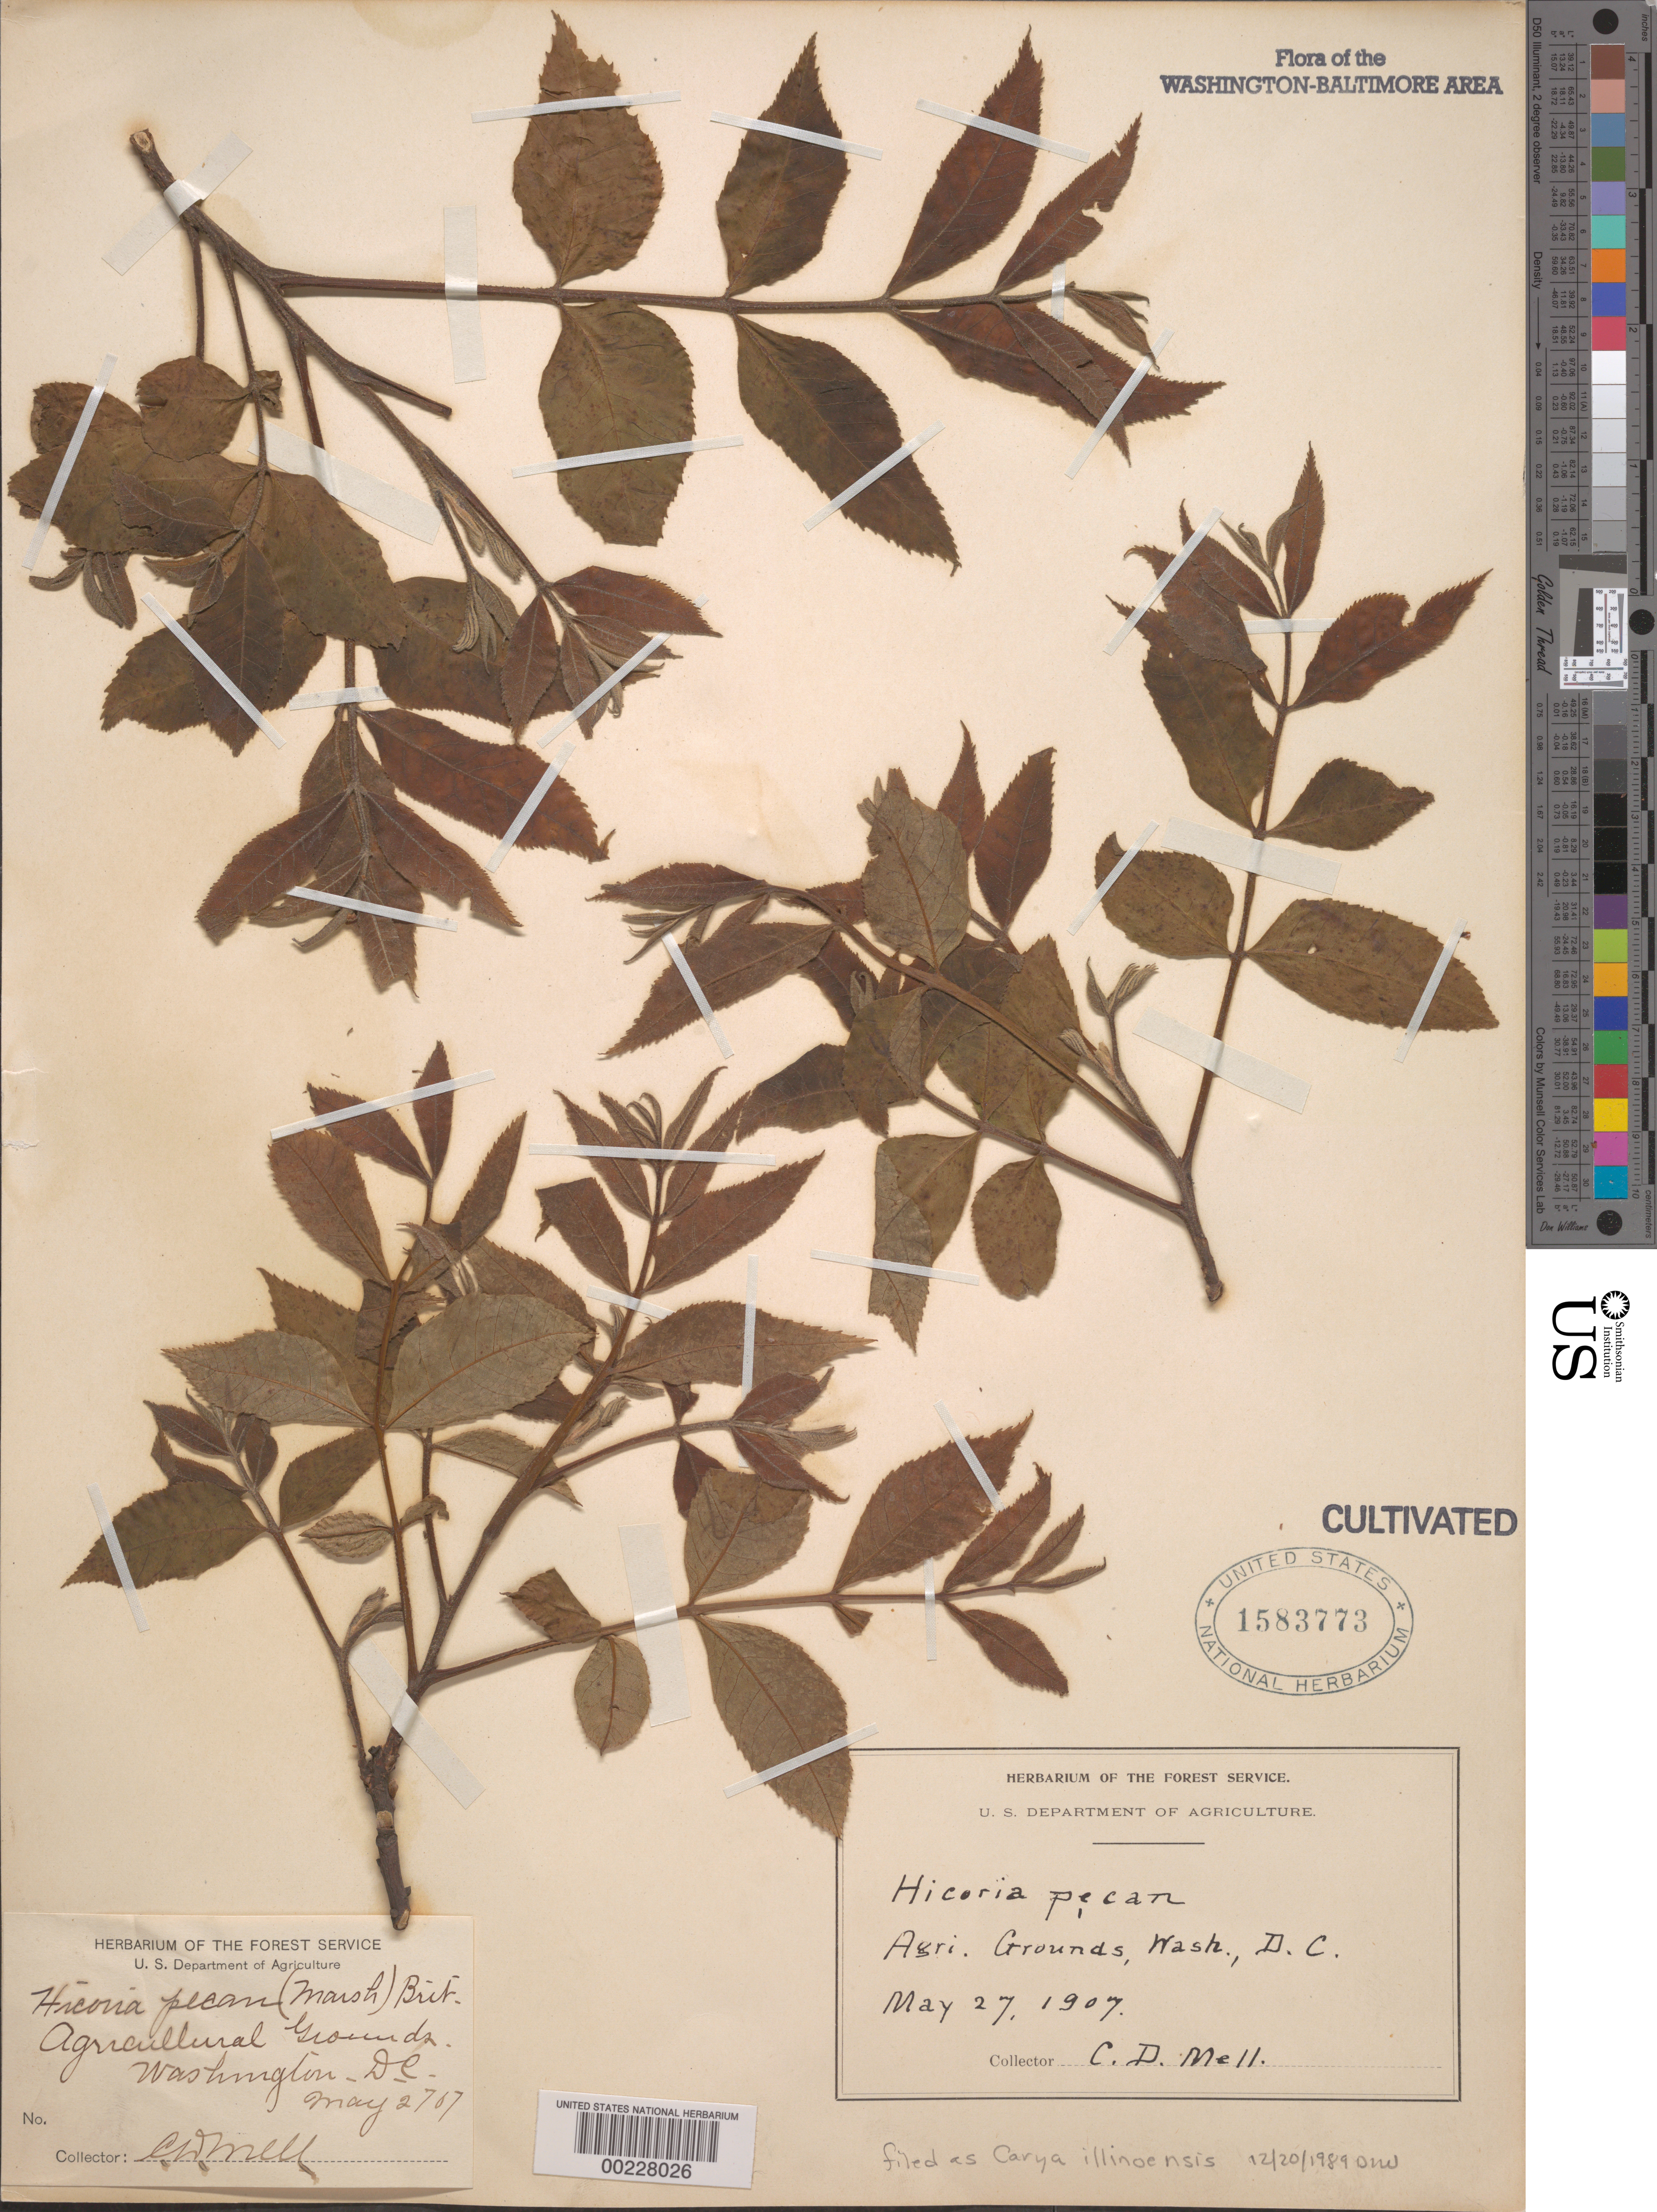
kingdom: Plantae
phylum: Tracheophyta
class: Magnoliopsida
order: Fagales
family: Juglandaceae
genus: Carya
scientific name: Carya illinoinensis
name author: (Wangenh.) K. Koch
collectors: C. D. Mell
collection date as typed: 27 May 1907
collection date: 1907-05-27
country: United States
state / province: District of Columbia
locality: Agricultural grounds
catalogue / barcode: US 1583773